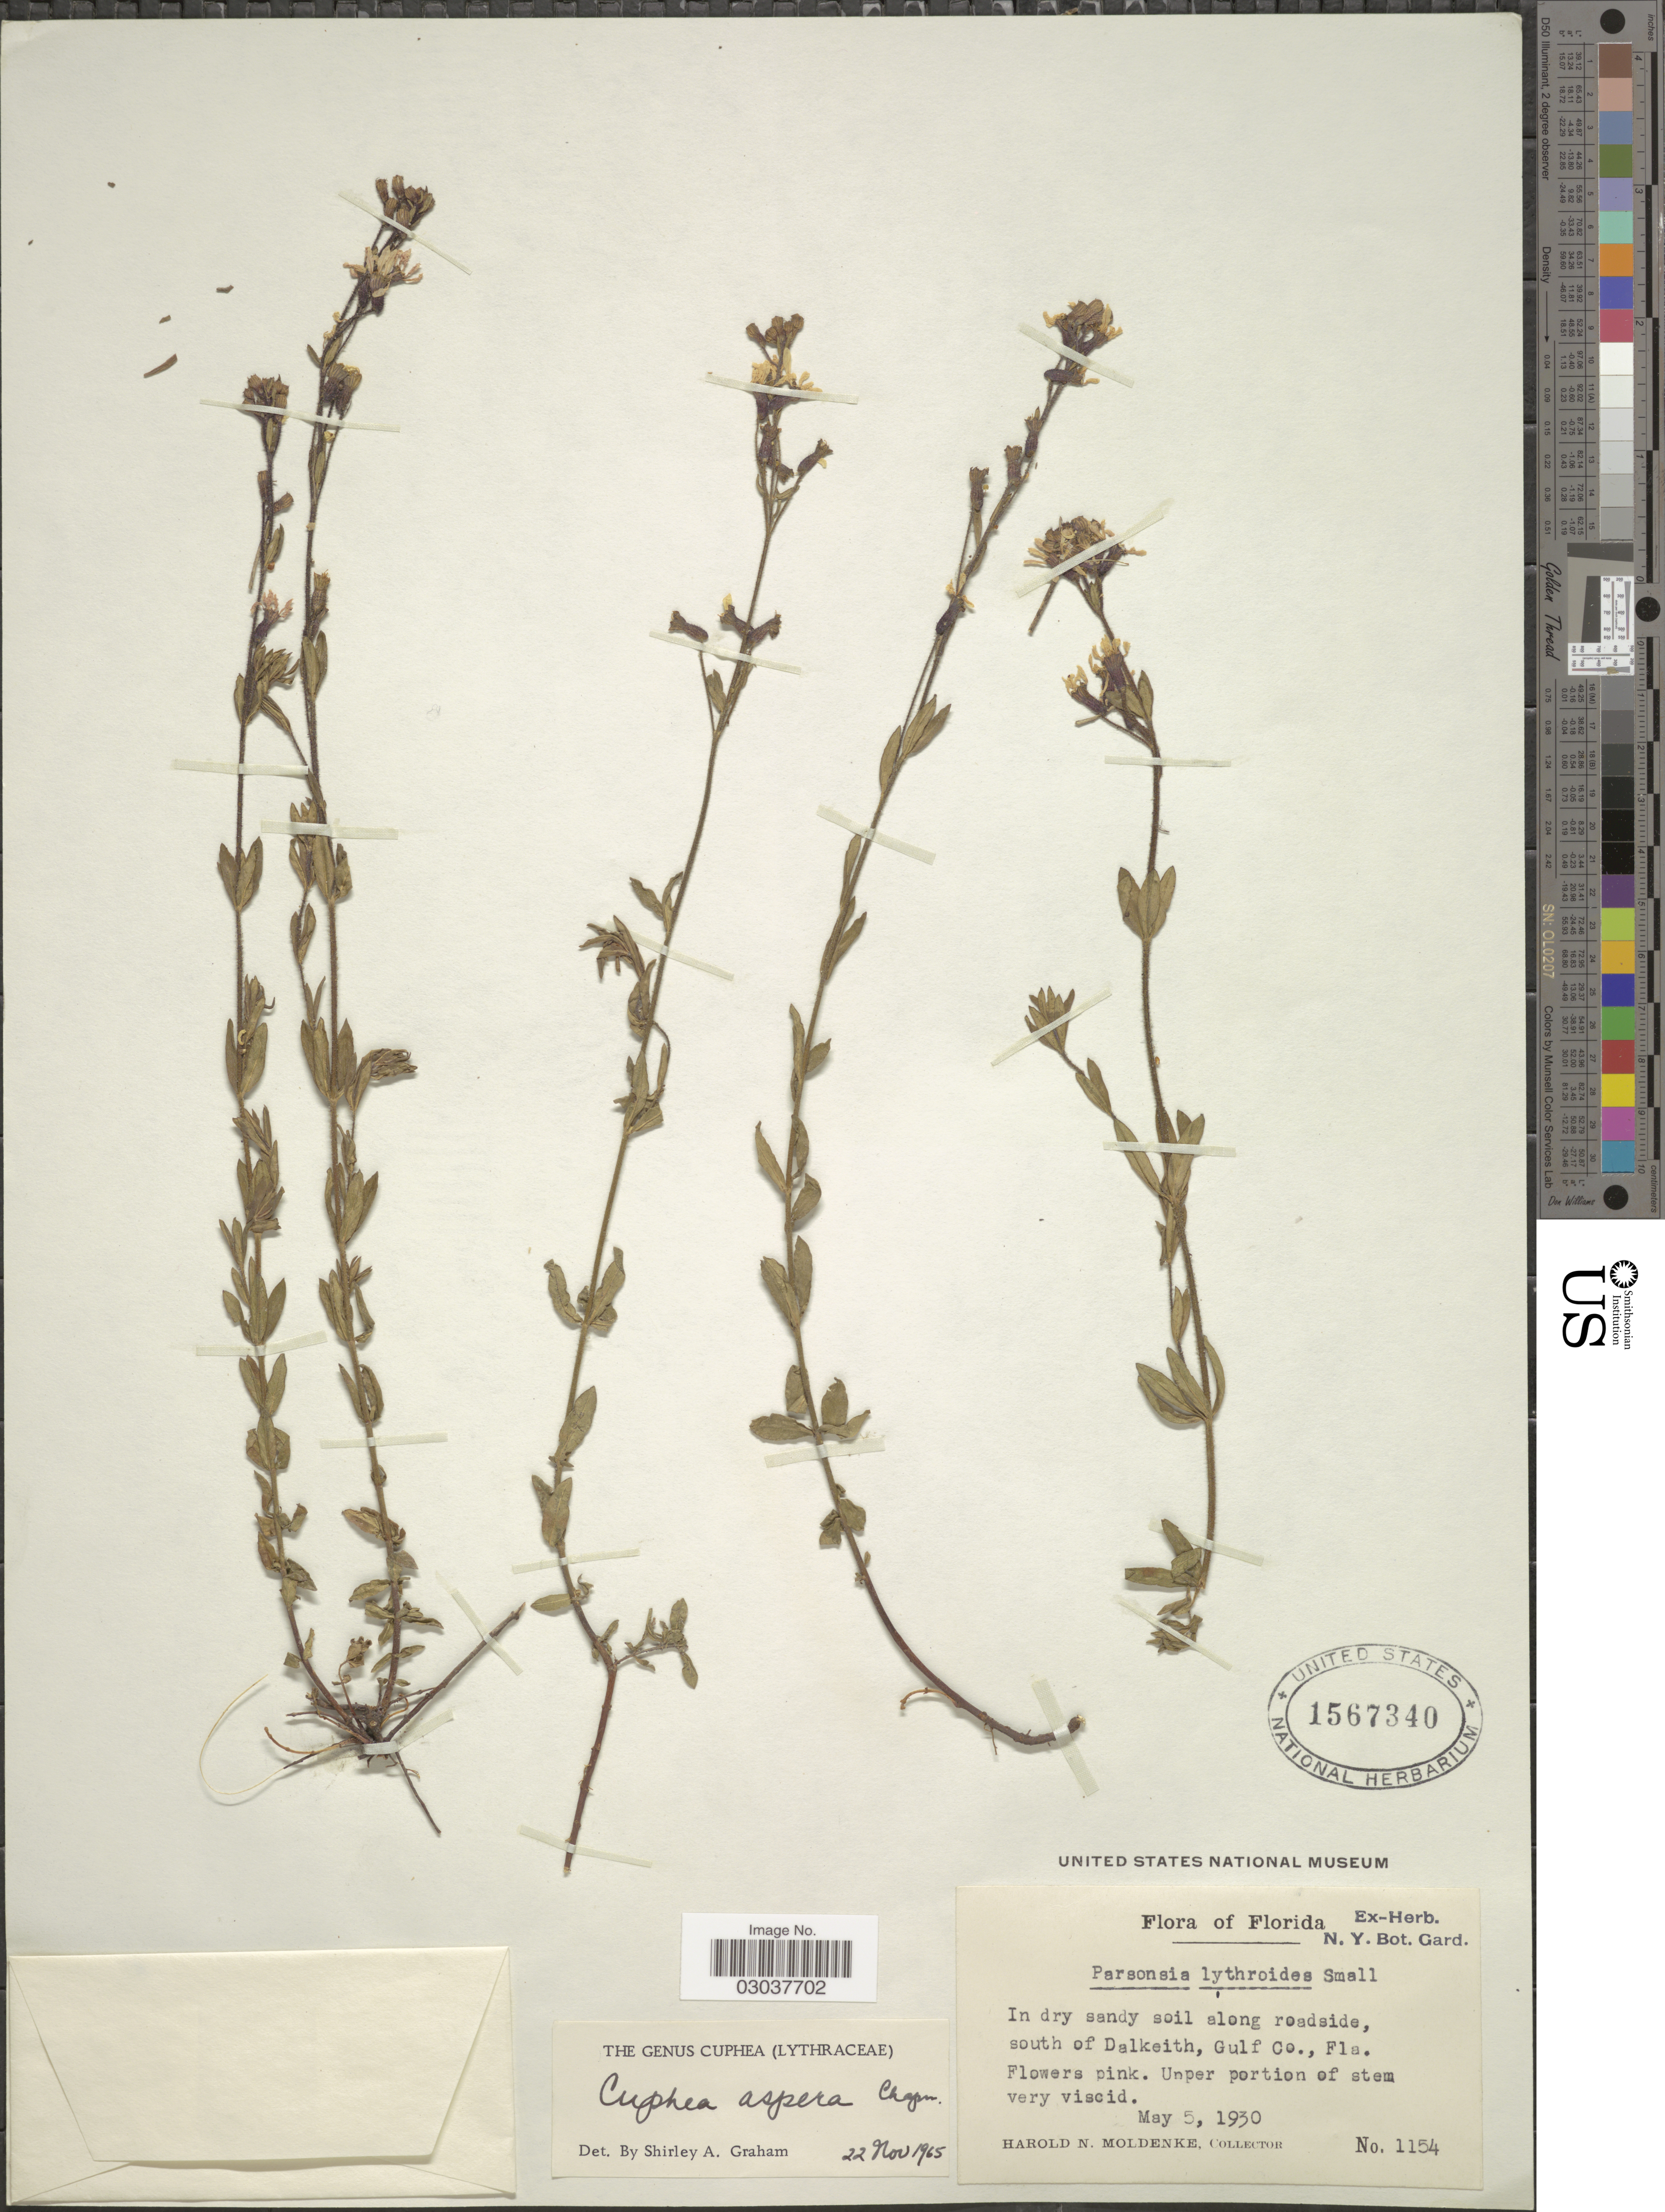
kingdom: Plantae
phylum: Tracheophyta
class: Magnoliopsida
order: Myrtales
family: Lythraceae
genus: Cuphea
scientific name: Cuphea aspera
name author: Chapm.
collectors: H. N. Moldenke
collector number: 1154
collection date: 1930-05-05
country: United States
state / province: Florida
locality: In dry sandy soil along roadside, south of Dalkeith, Gulf Co., Fla.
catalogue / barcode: US 1567340